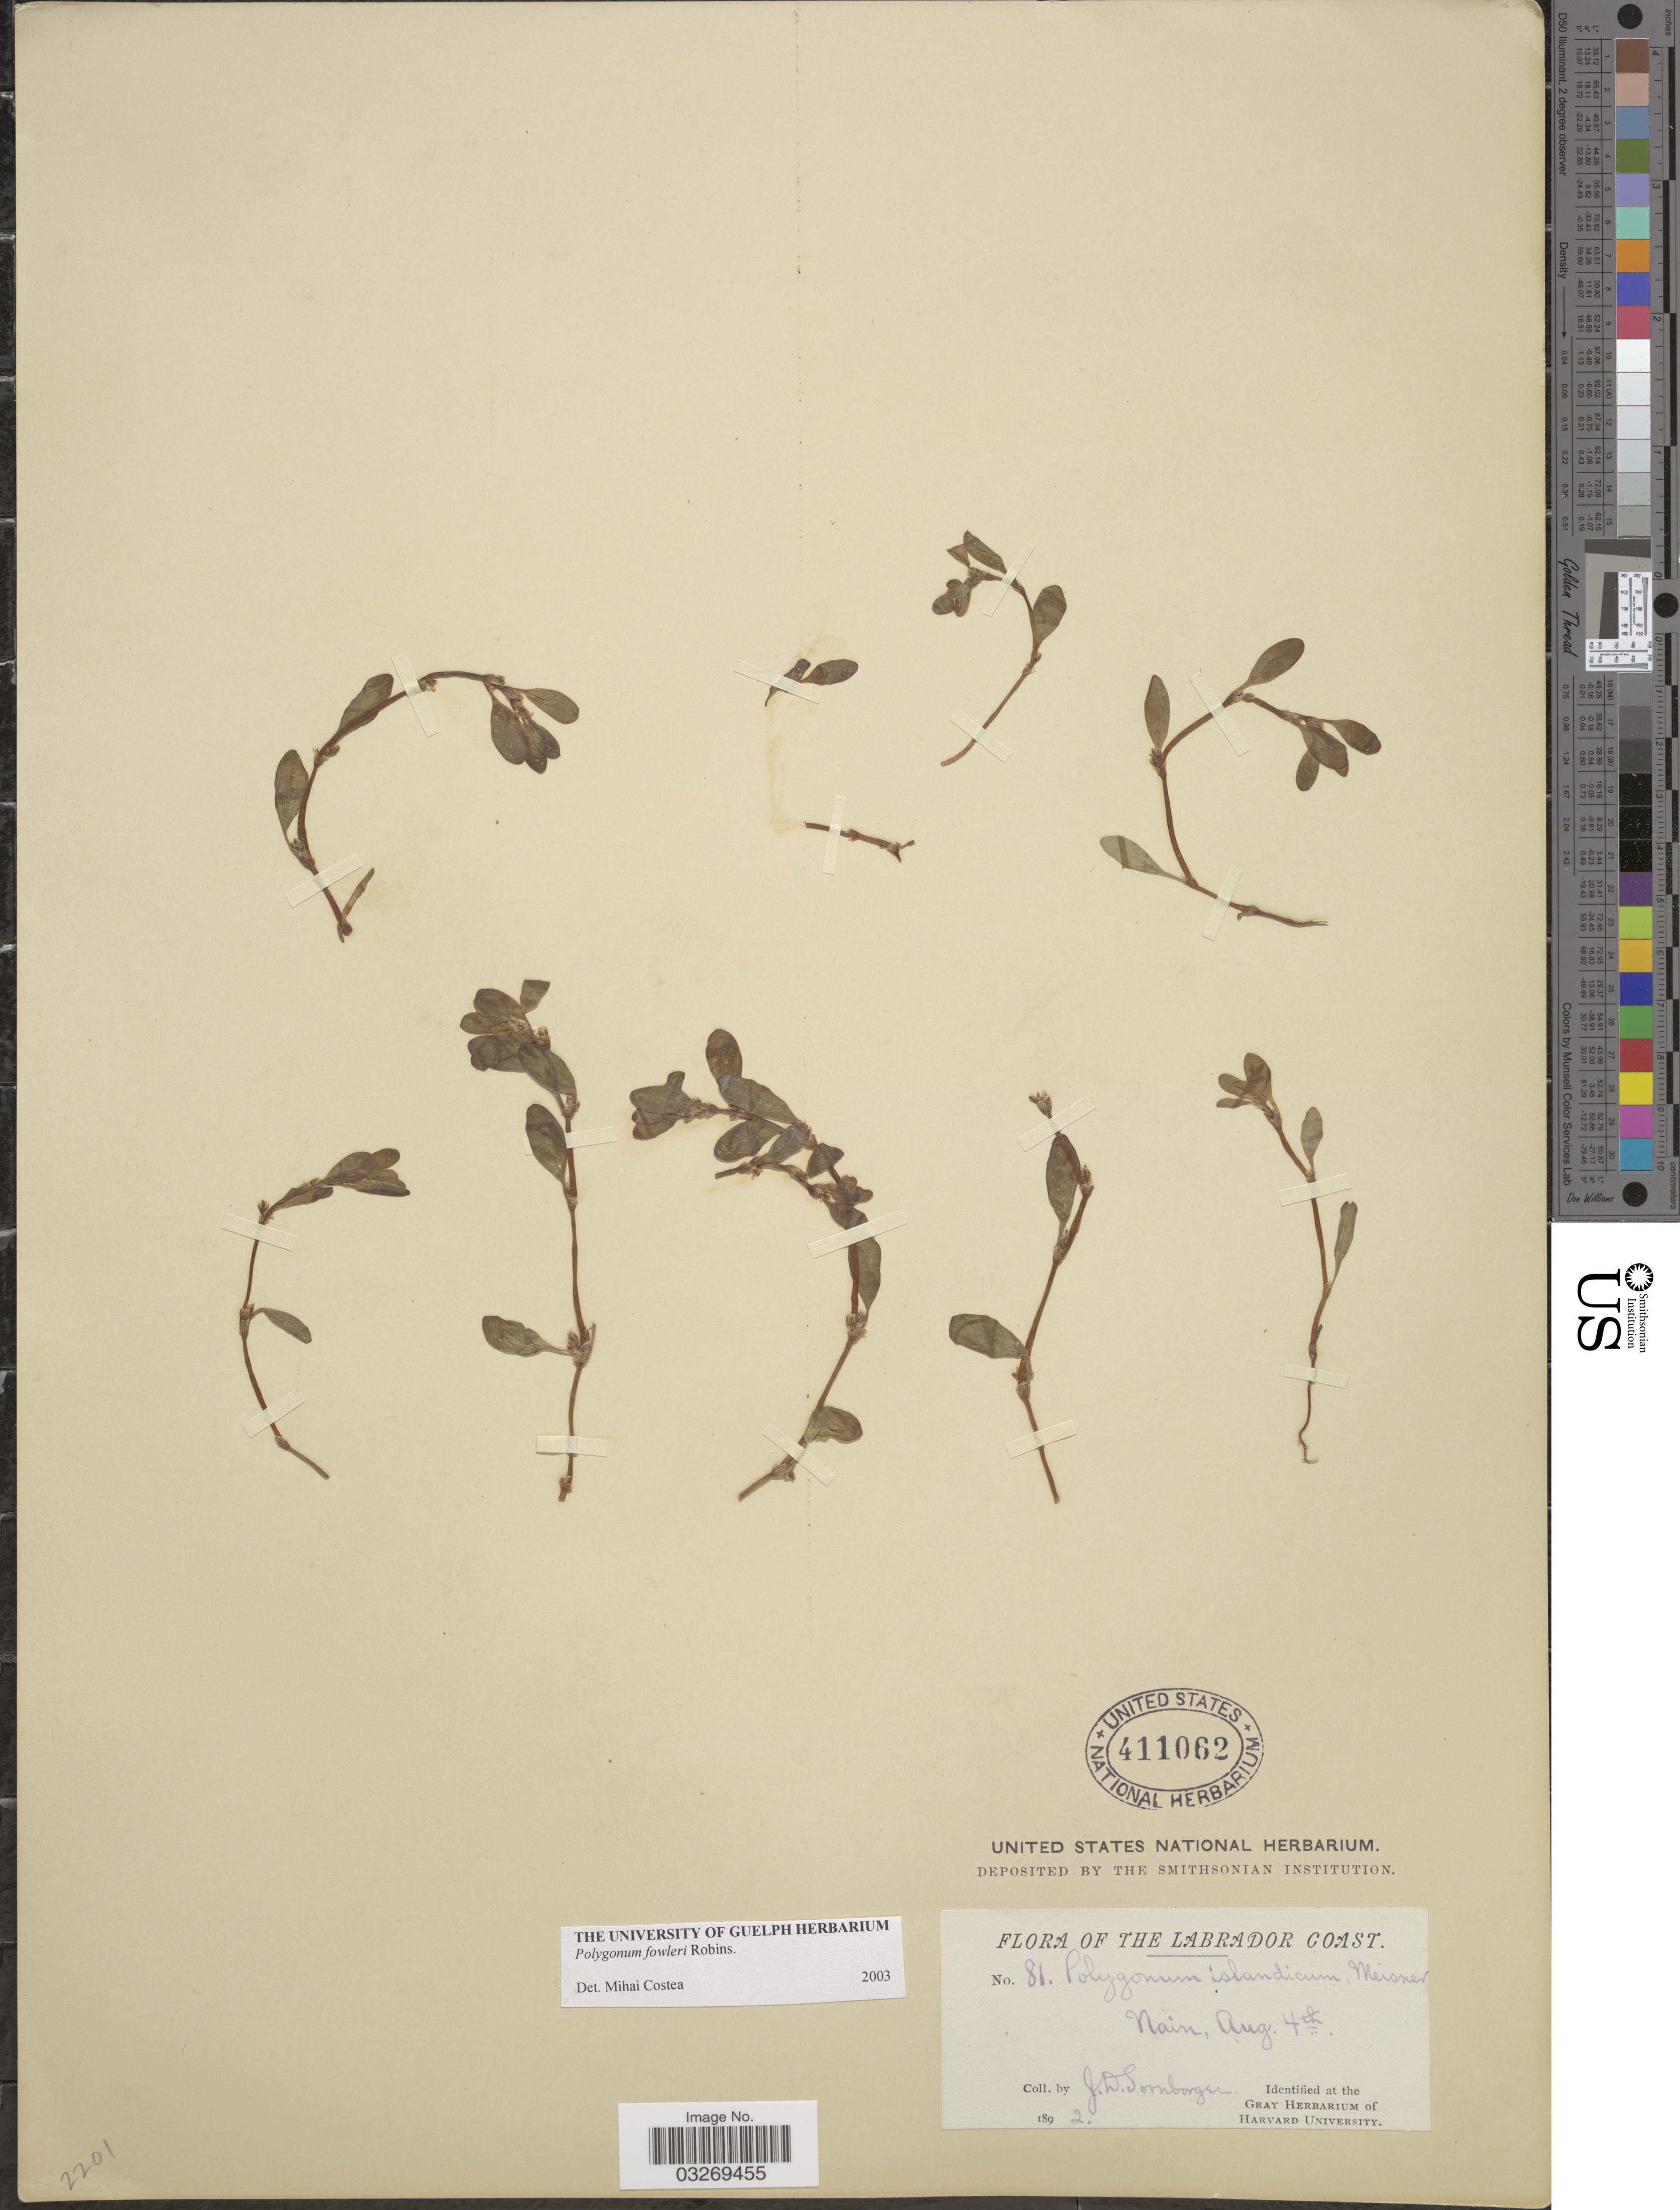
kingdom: Plantae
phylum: Tracheophyta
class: Magnoliopsida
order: Caryophyllales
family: Polygonaceae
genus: Polygonum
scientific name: Polygonum fowleri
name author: B.L. Rob.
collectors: J. Sornborger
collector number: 81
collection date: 1892-08-04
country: Canada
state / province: Newfoundland and Labrador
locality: The Labrador Coast. Nain.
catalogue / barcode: US 411062